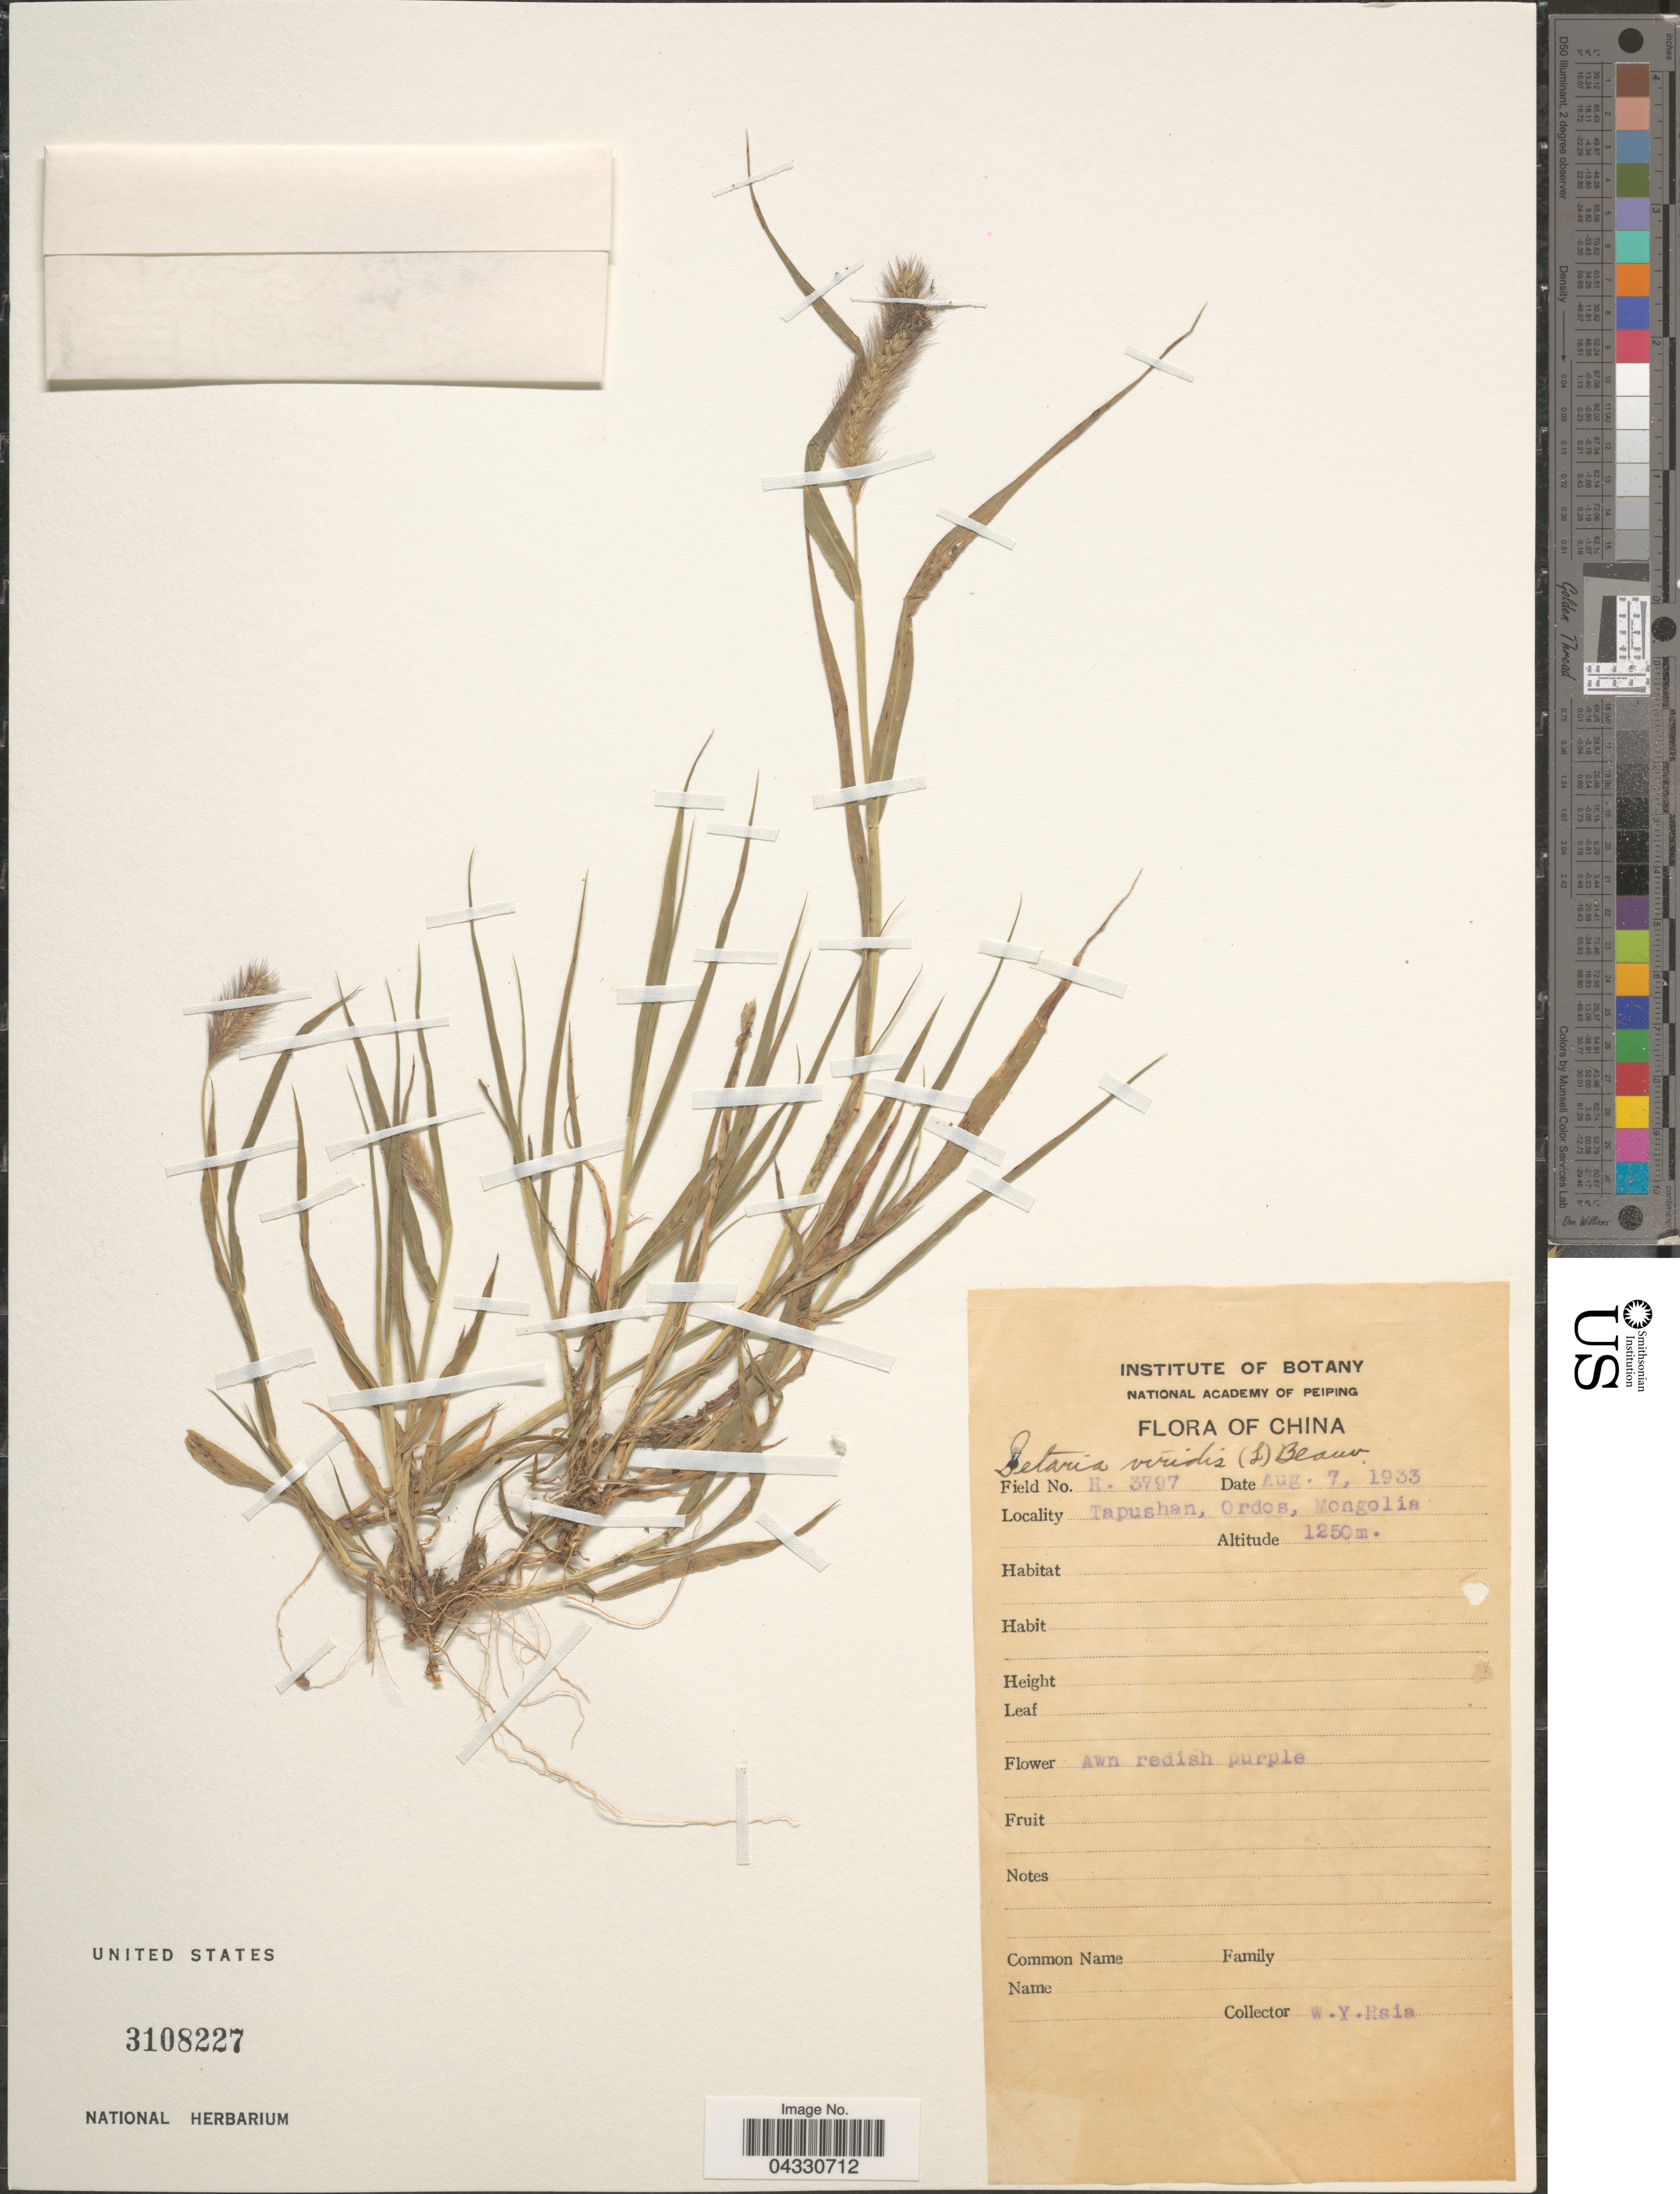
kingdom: Plantae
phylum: Tracheophyta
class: Liliopsida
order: Poales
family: Poaceae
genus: Setaria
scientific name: Setaria viridis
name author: (L.) P. Beauv.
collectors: W. Hsia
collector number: H3797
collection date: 1933-08-07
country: China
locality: Tapushan, Ordos, Mongolia.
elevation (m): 1250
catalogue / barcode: US 3108227